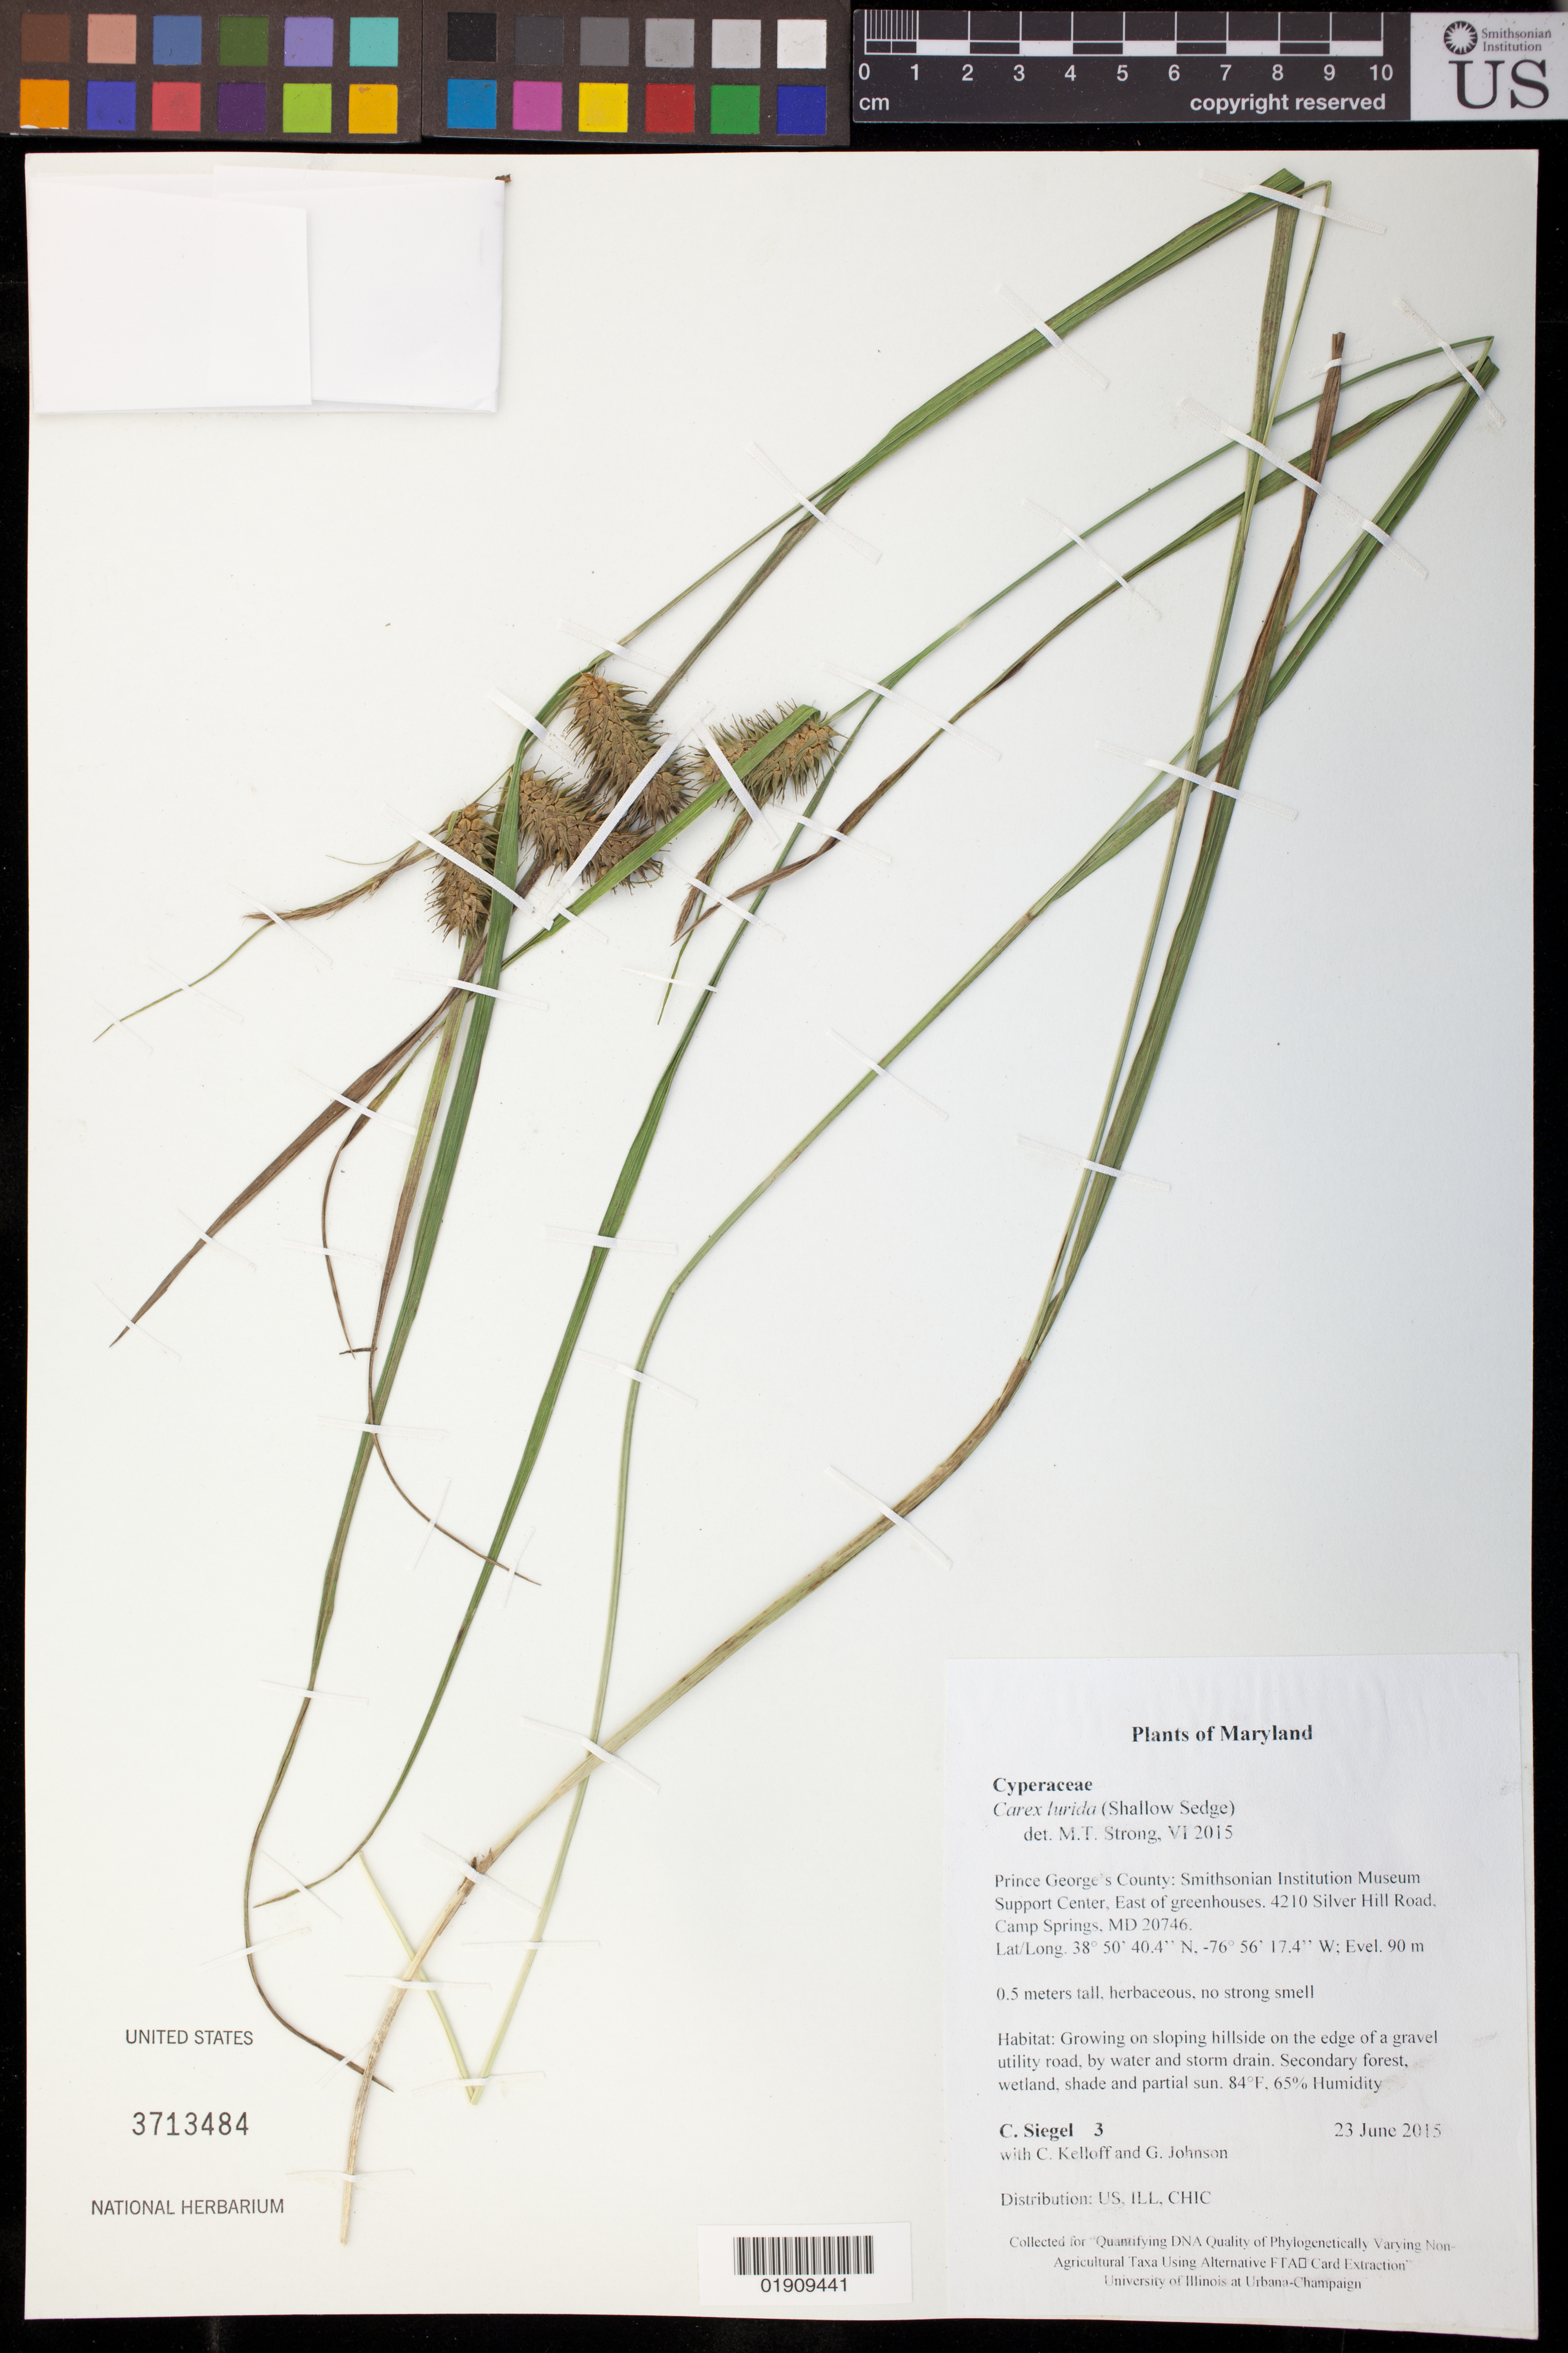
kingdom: Plantae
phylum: Tracheophyta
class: Liliopsida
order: Poales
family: Cyperaceae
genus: Carex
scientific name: Carex lurida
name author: Wahlenb.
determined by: Strong, M. T., (US), Smithsonian Institution - National Museum of Natural History (UNITED STATES)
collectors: C. Siegel, C. L. Kelloff & G. Johnson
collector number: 3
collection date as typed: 23 June 2015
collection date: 2015-06-23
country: United States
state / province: Maryland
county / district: Prince George's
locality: Smithsonian Institution Museum Support Center, 4210 Silver Hill Road, Camp Springs, MD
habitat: Growing on sloping hillside near gravel utility road. Secondary forest, dry soil, partial sun. 84 degrees F; 65% humidity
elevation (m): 90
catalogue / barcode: US 3713484